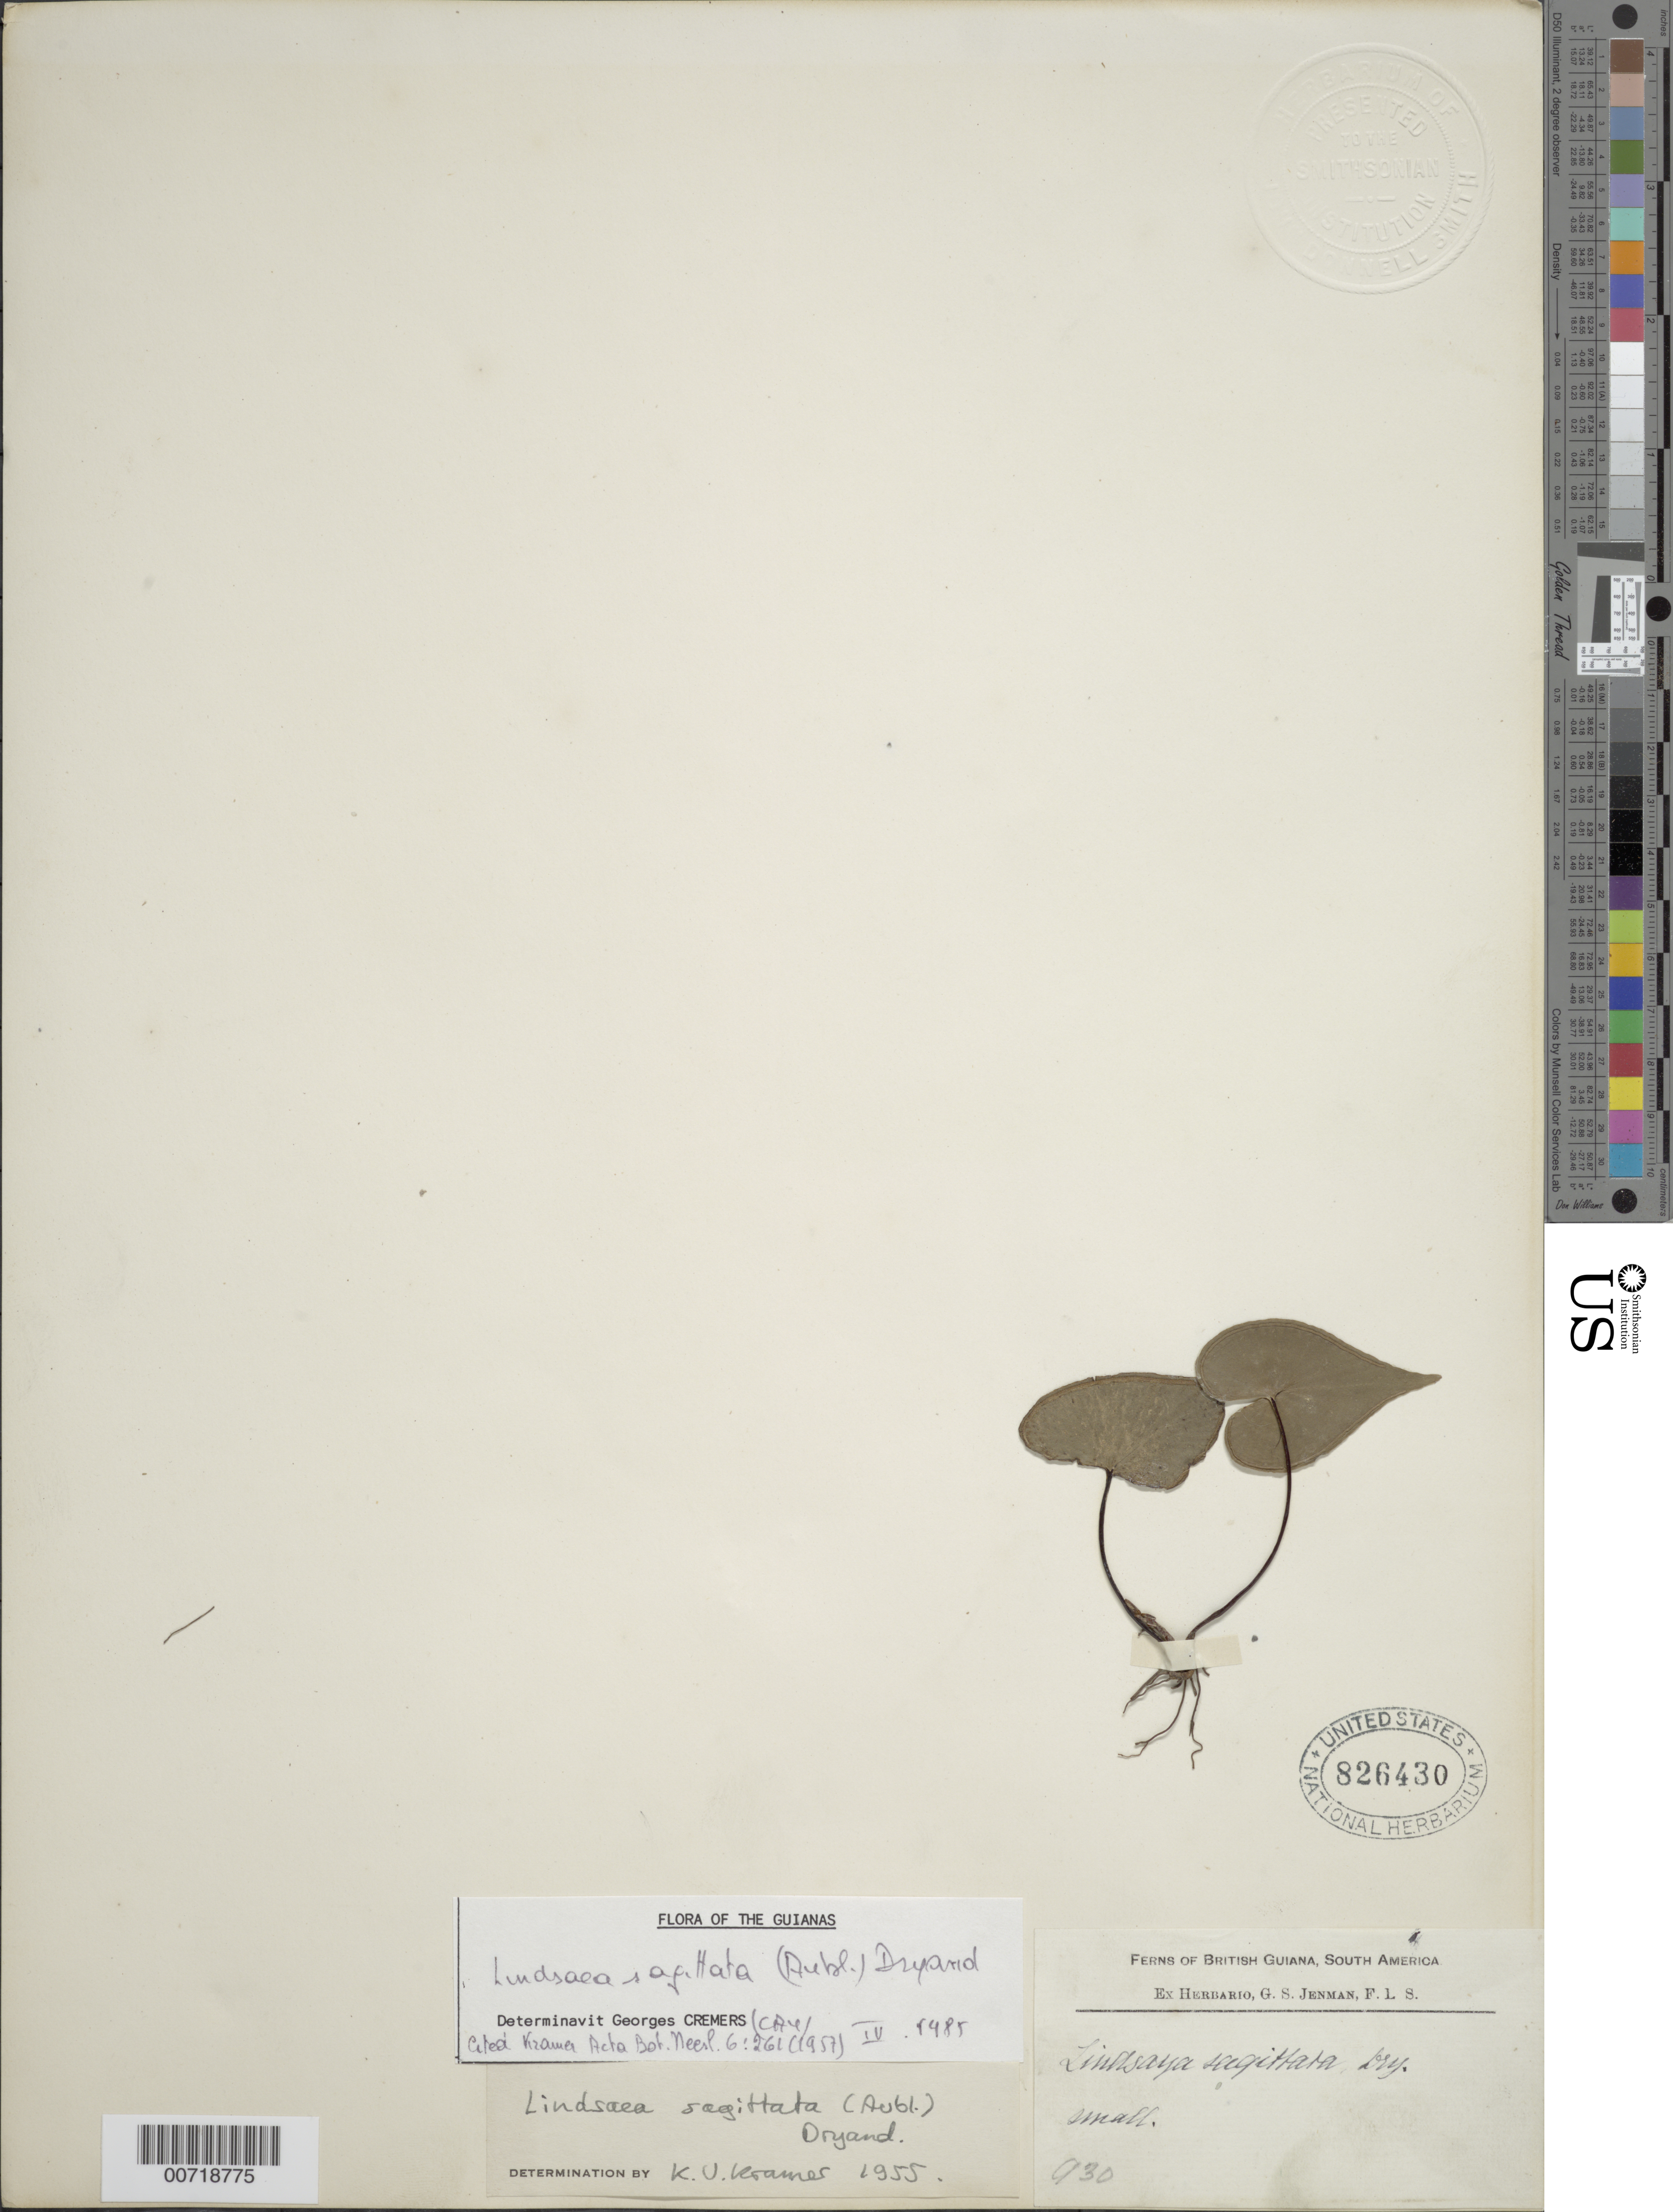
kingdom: Plantae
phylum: Tracheophyta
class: Polypodiopsida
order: Polypodiales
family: Lindsaeaceae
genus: Lindsaea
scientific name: Lindsaea sagittata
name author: (Aubl.) Dryand.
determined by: Cremers, Georges A.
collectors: G. S. Jenman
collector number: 930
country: Guyana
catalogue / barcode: US 826430